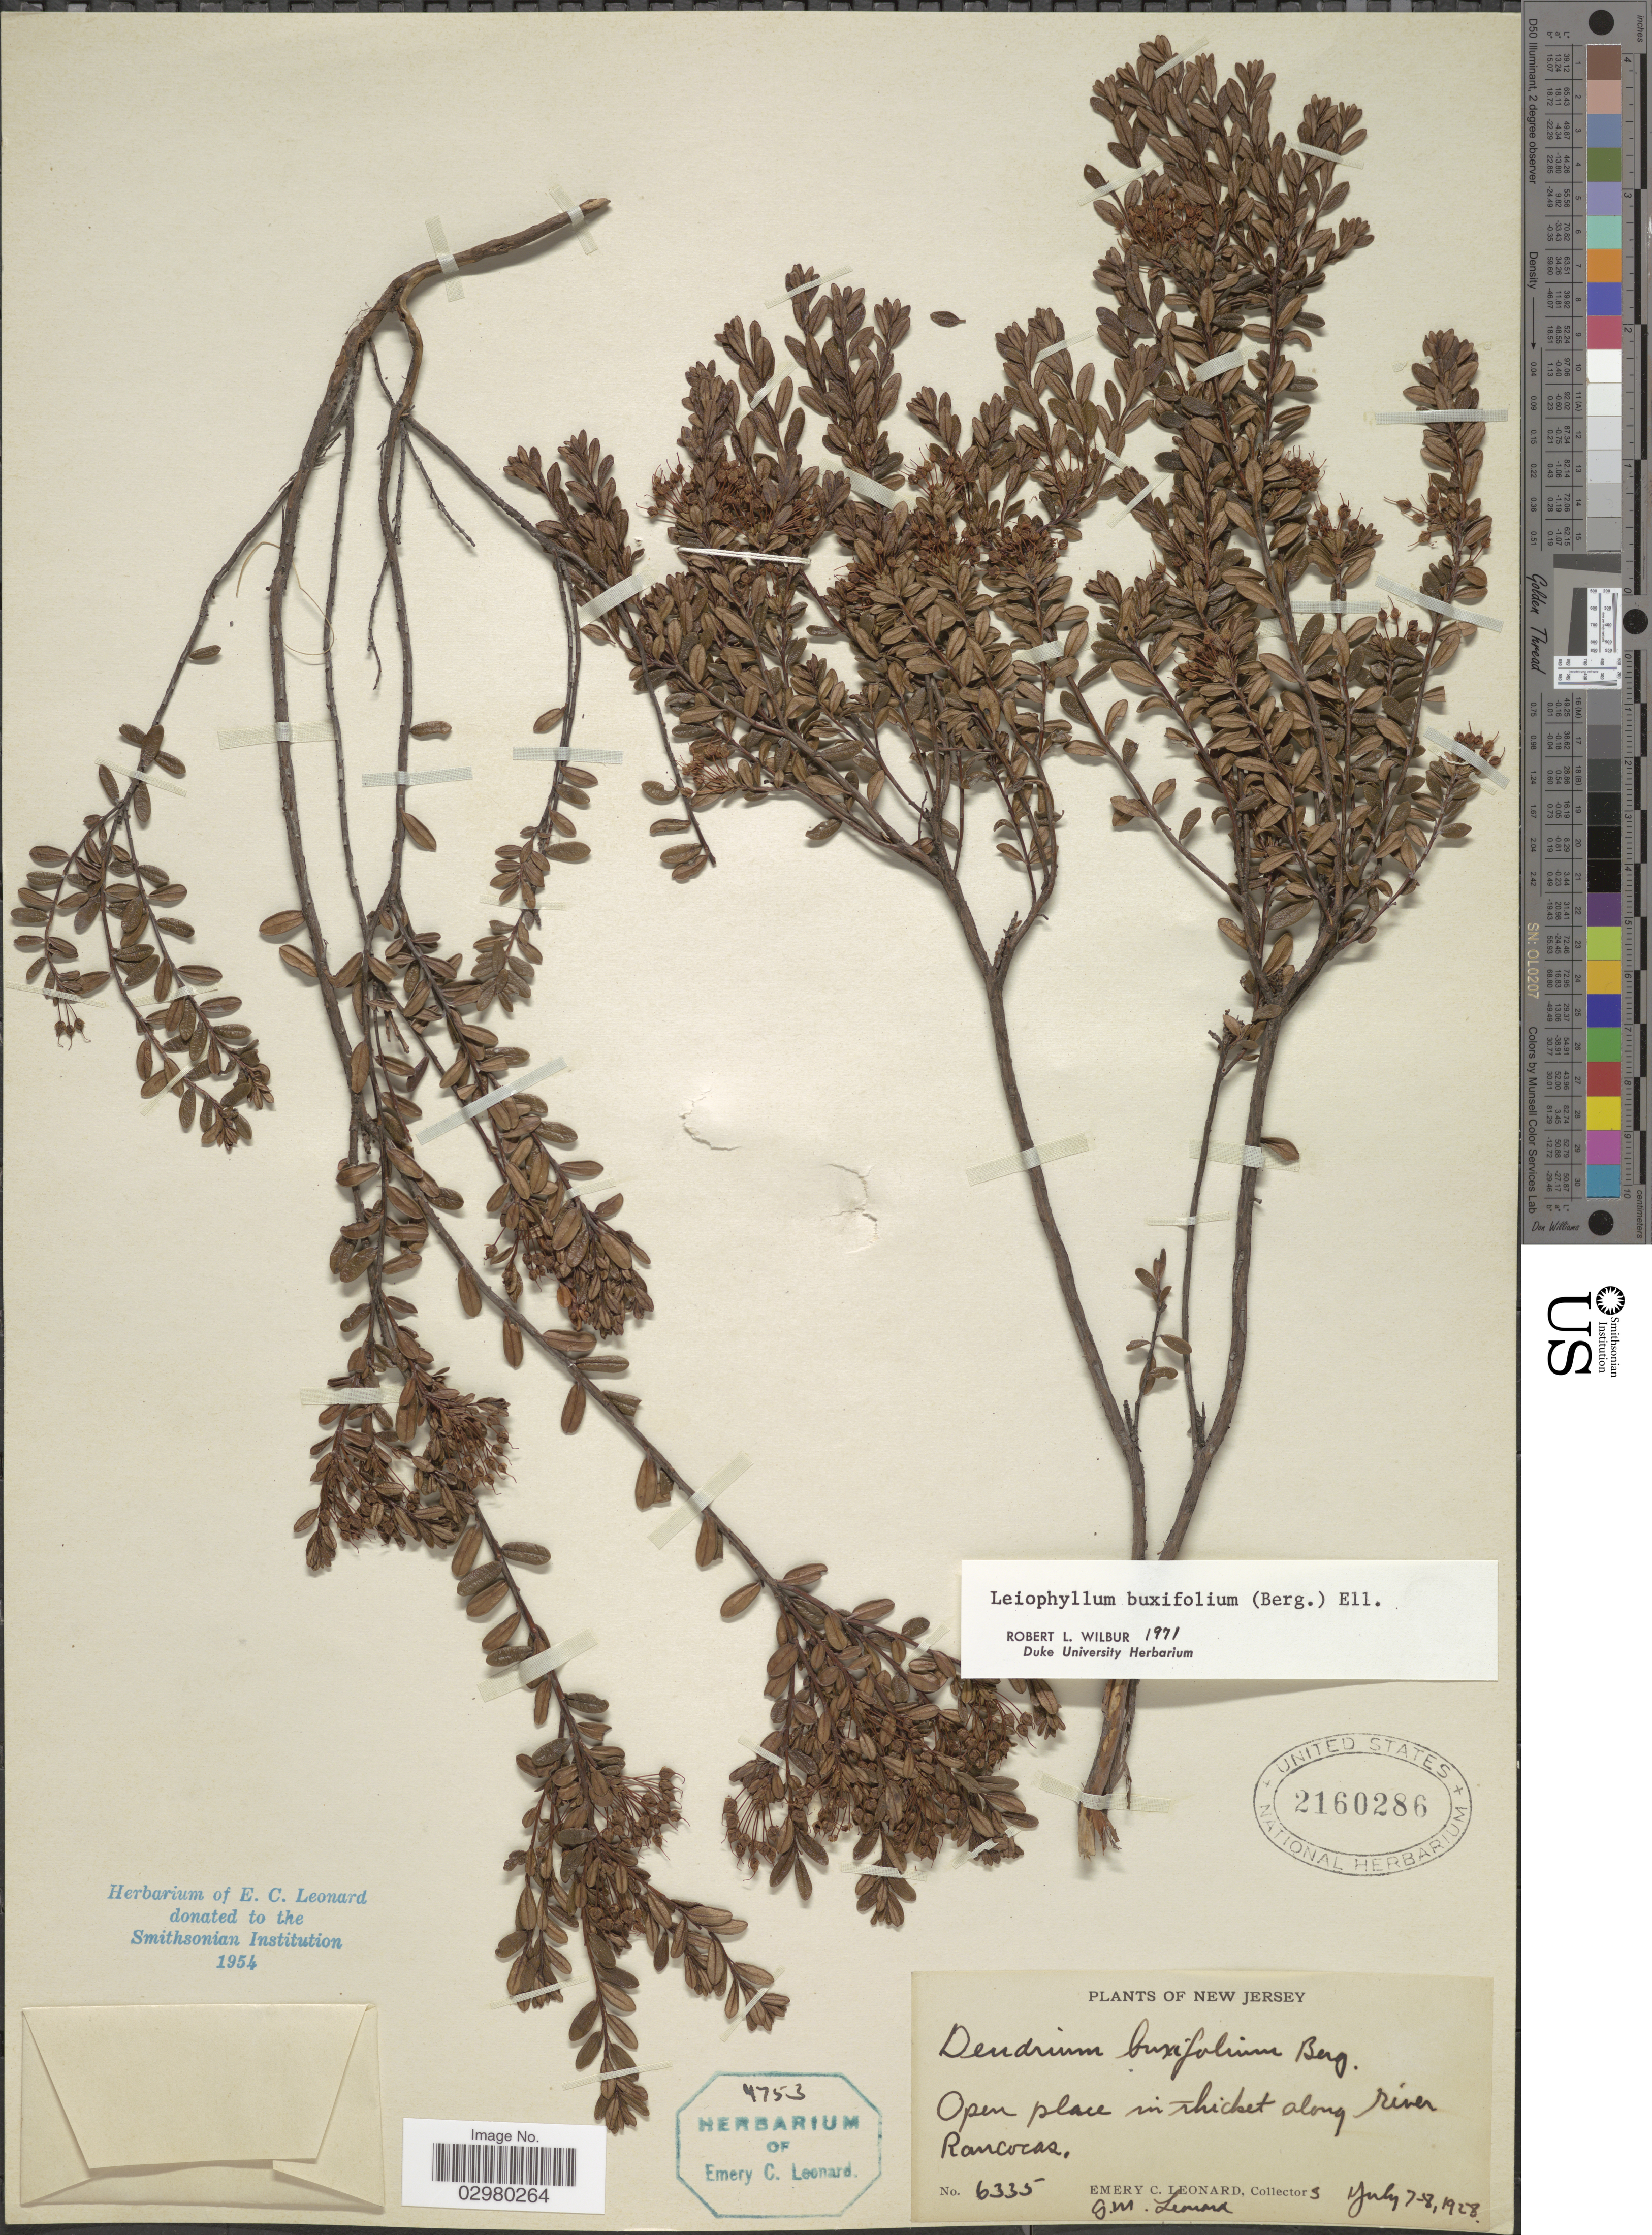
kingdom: Plantae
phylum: Tracheophyta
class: Magnoliopsida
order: Ericales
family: Ericaceae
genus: Leiophyllum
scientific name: Leiophyllum buxifolium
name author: (Bergius) Elliott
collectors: E. C. Leonard & G. M. Leonard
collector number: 6335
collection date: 1928-07-07/1928-07-08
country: United States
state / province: New Jersey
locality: Open place in thicket along river Rancocas.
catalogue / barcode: US 2160286